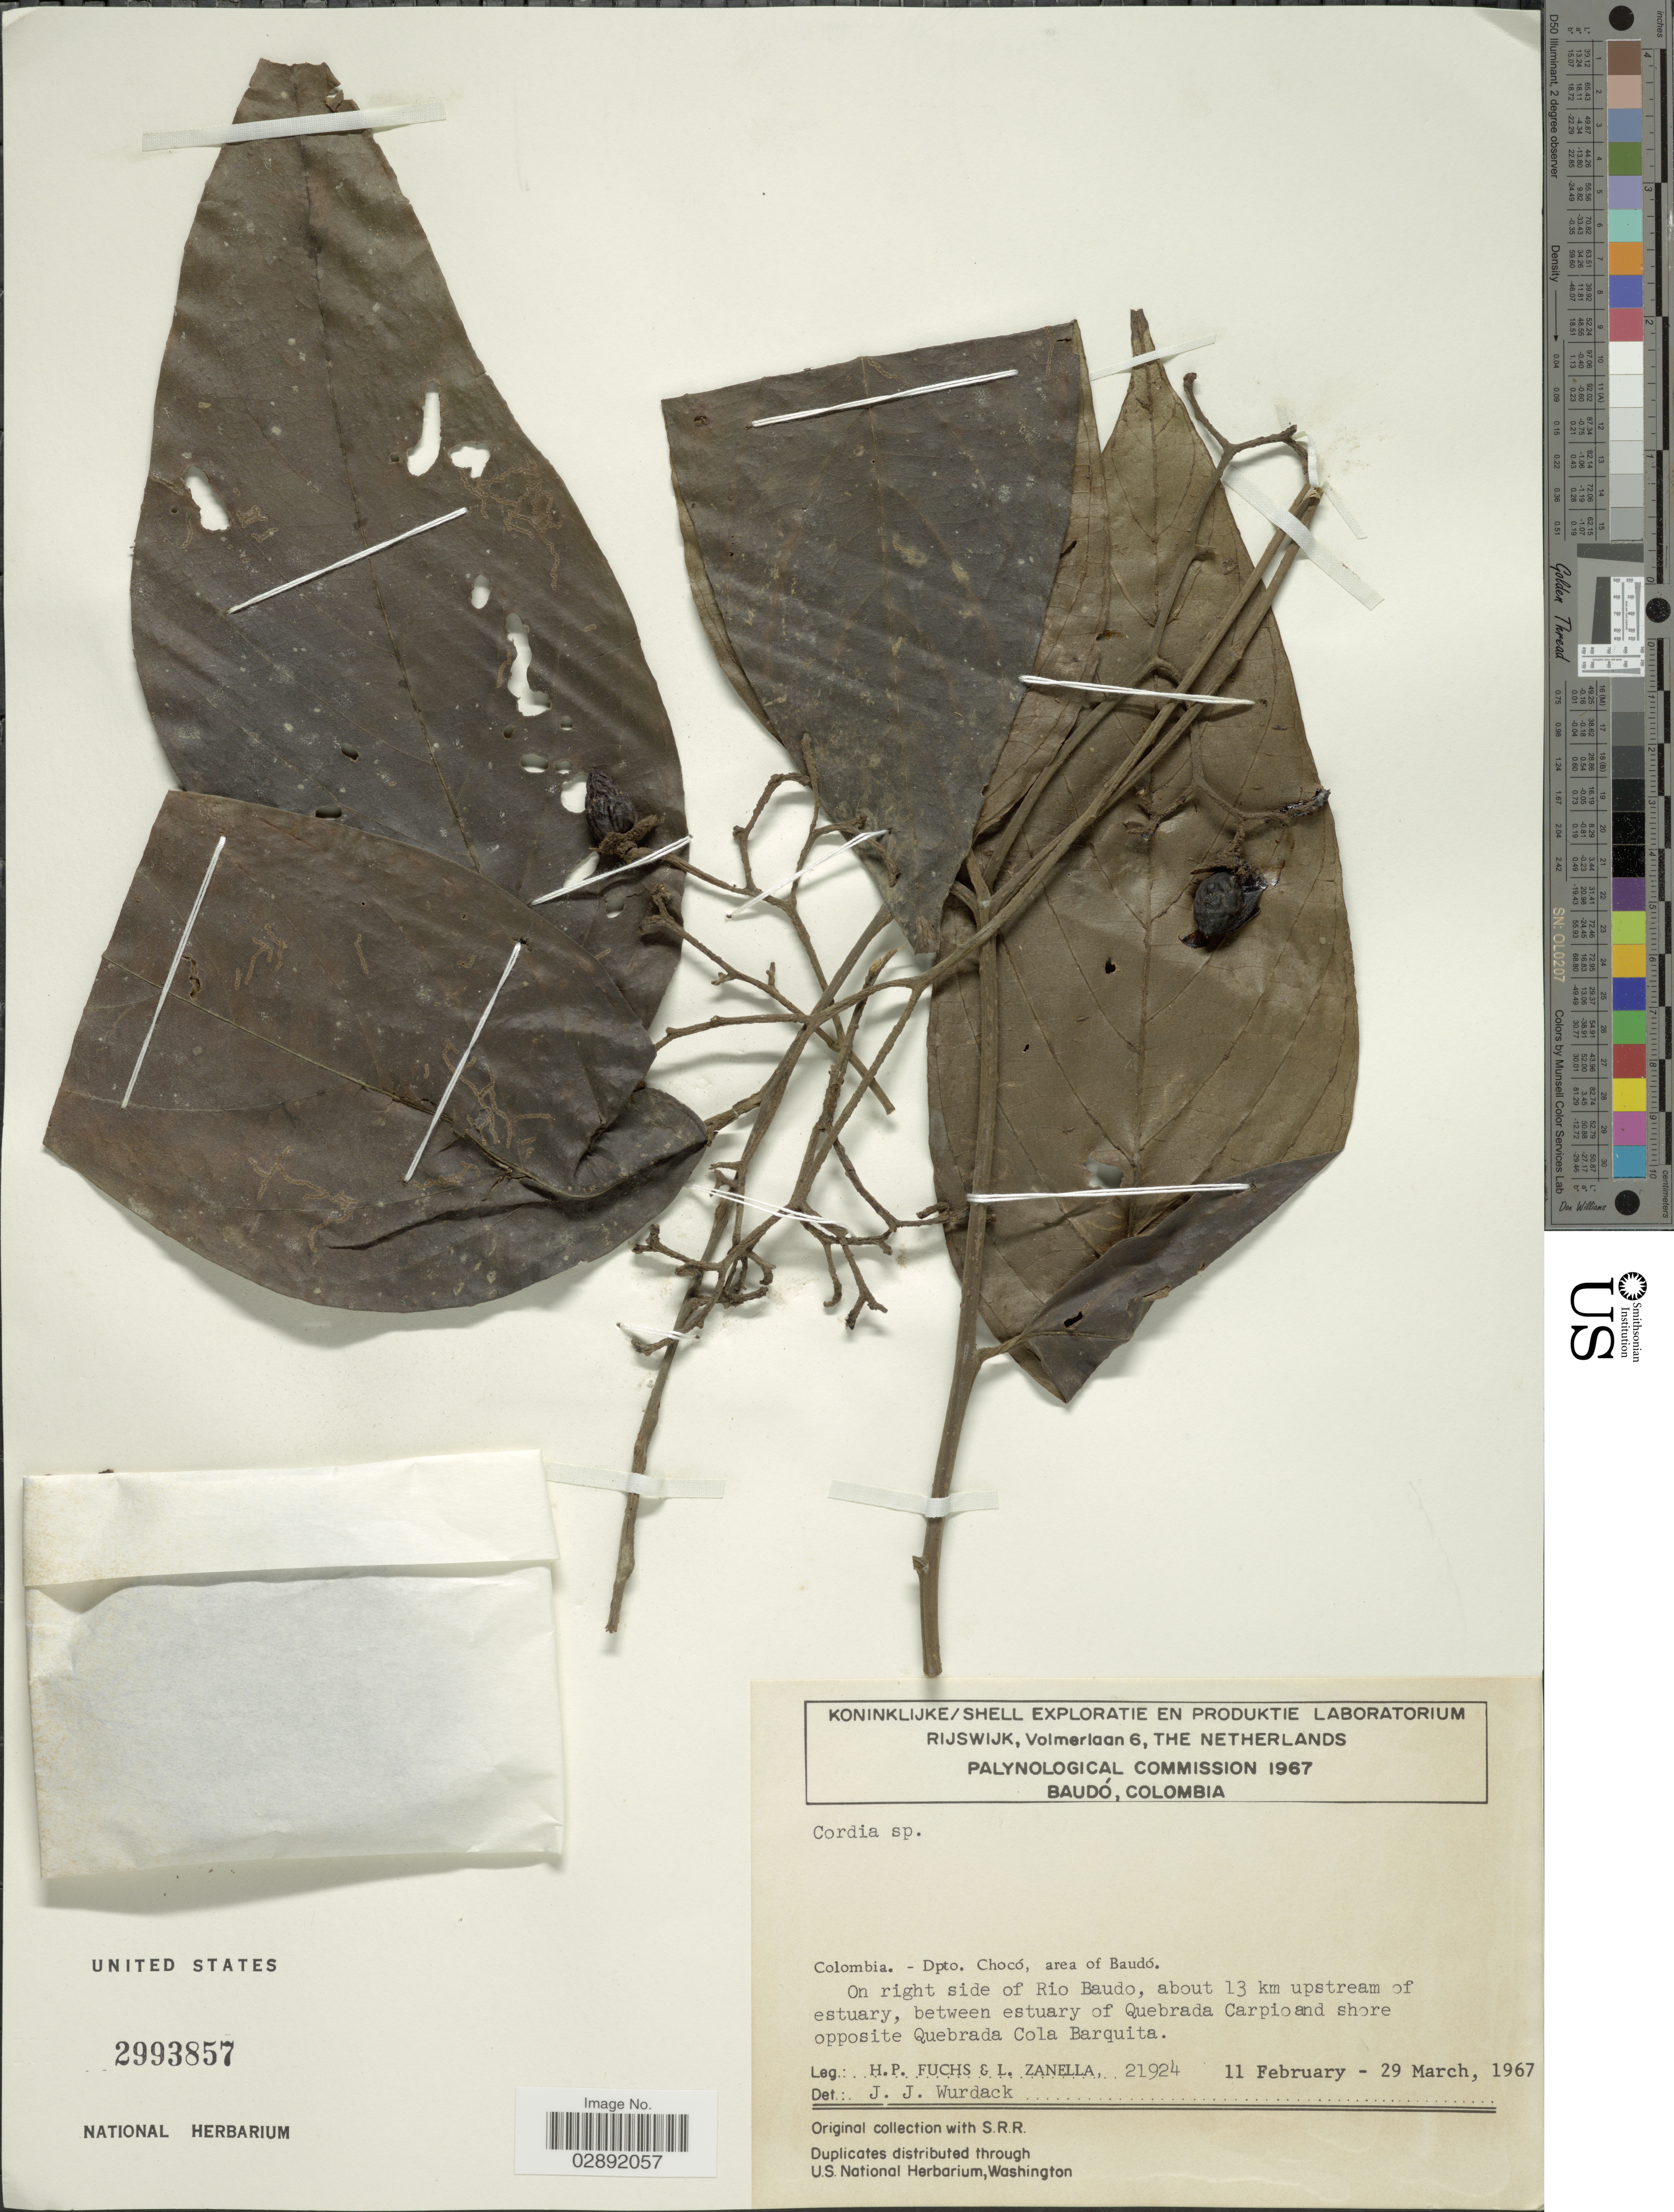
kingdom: Plantae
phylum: Tracheophyta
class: Magnoliopsida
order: Boraginales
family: Cordiaceae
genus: Cordia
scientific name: Cordia sp.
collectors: H. P. Fuchs & L. Zanella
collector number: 21924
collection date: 1967-02-11/1967-03-29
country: Colombia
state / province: Chocó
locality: area of Baudó, On right side of Rio Baudo, about 13 km upstream of estuary, between estuary of Quebrada Carpio and shore opposite Quebrada Cola Barquita.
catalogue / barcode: US 2993857